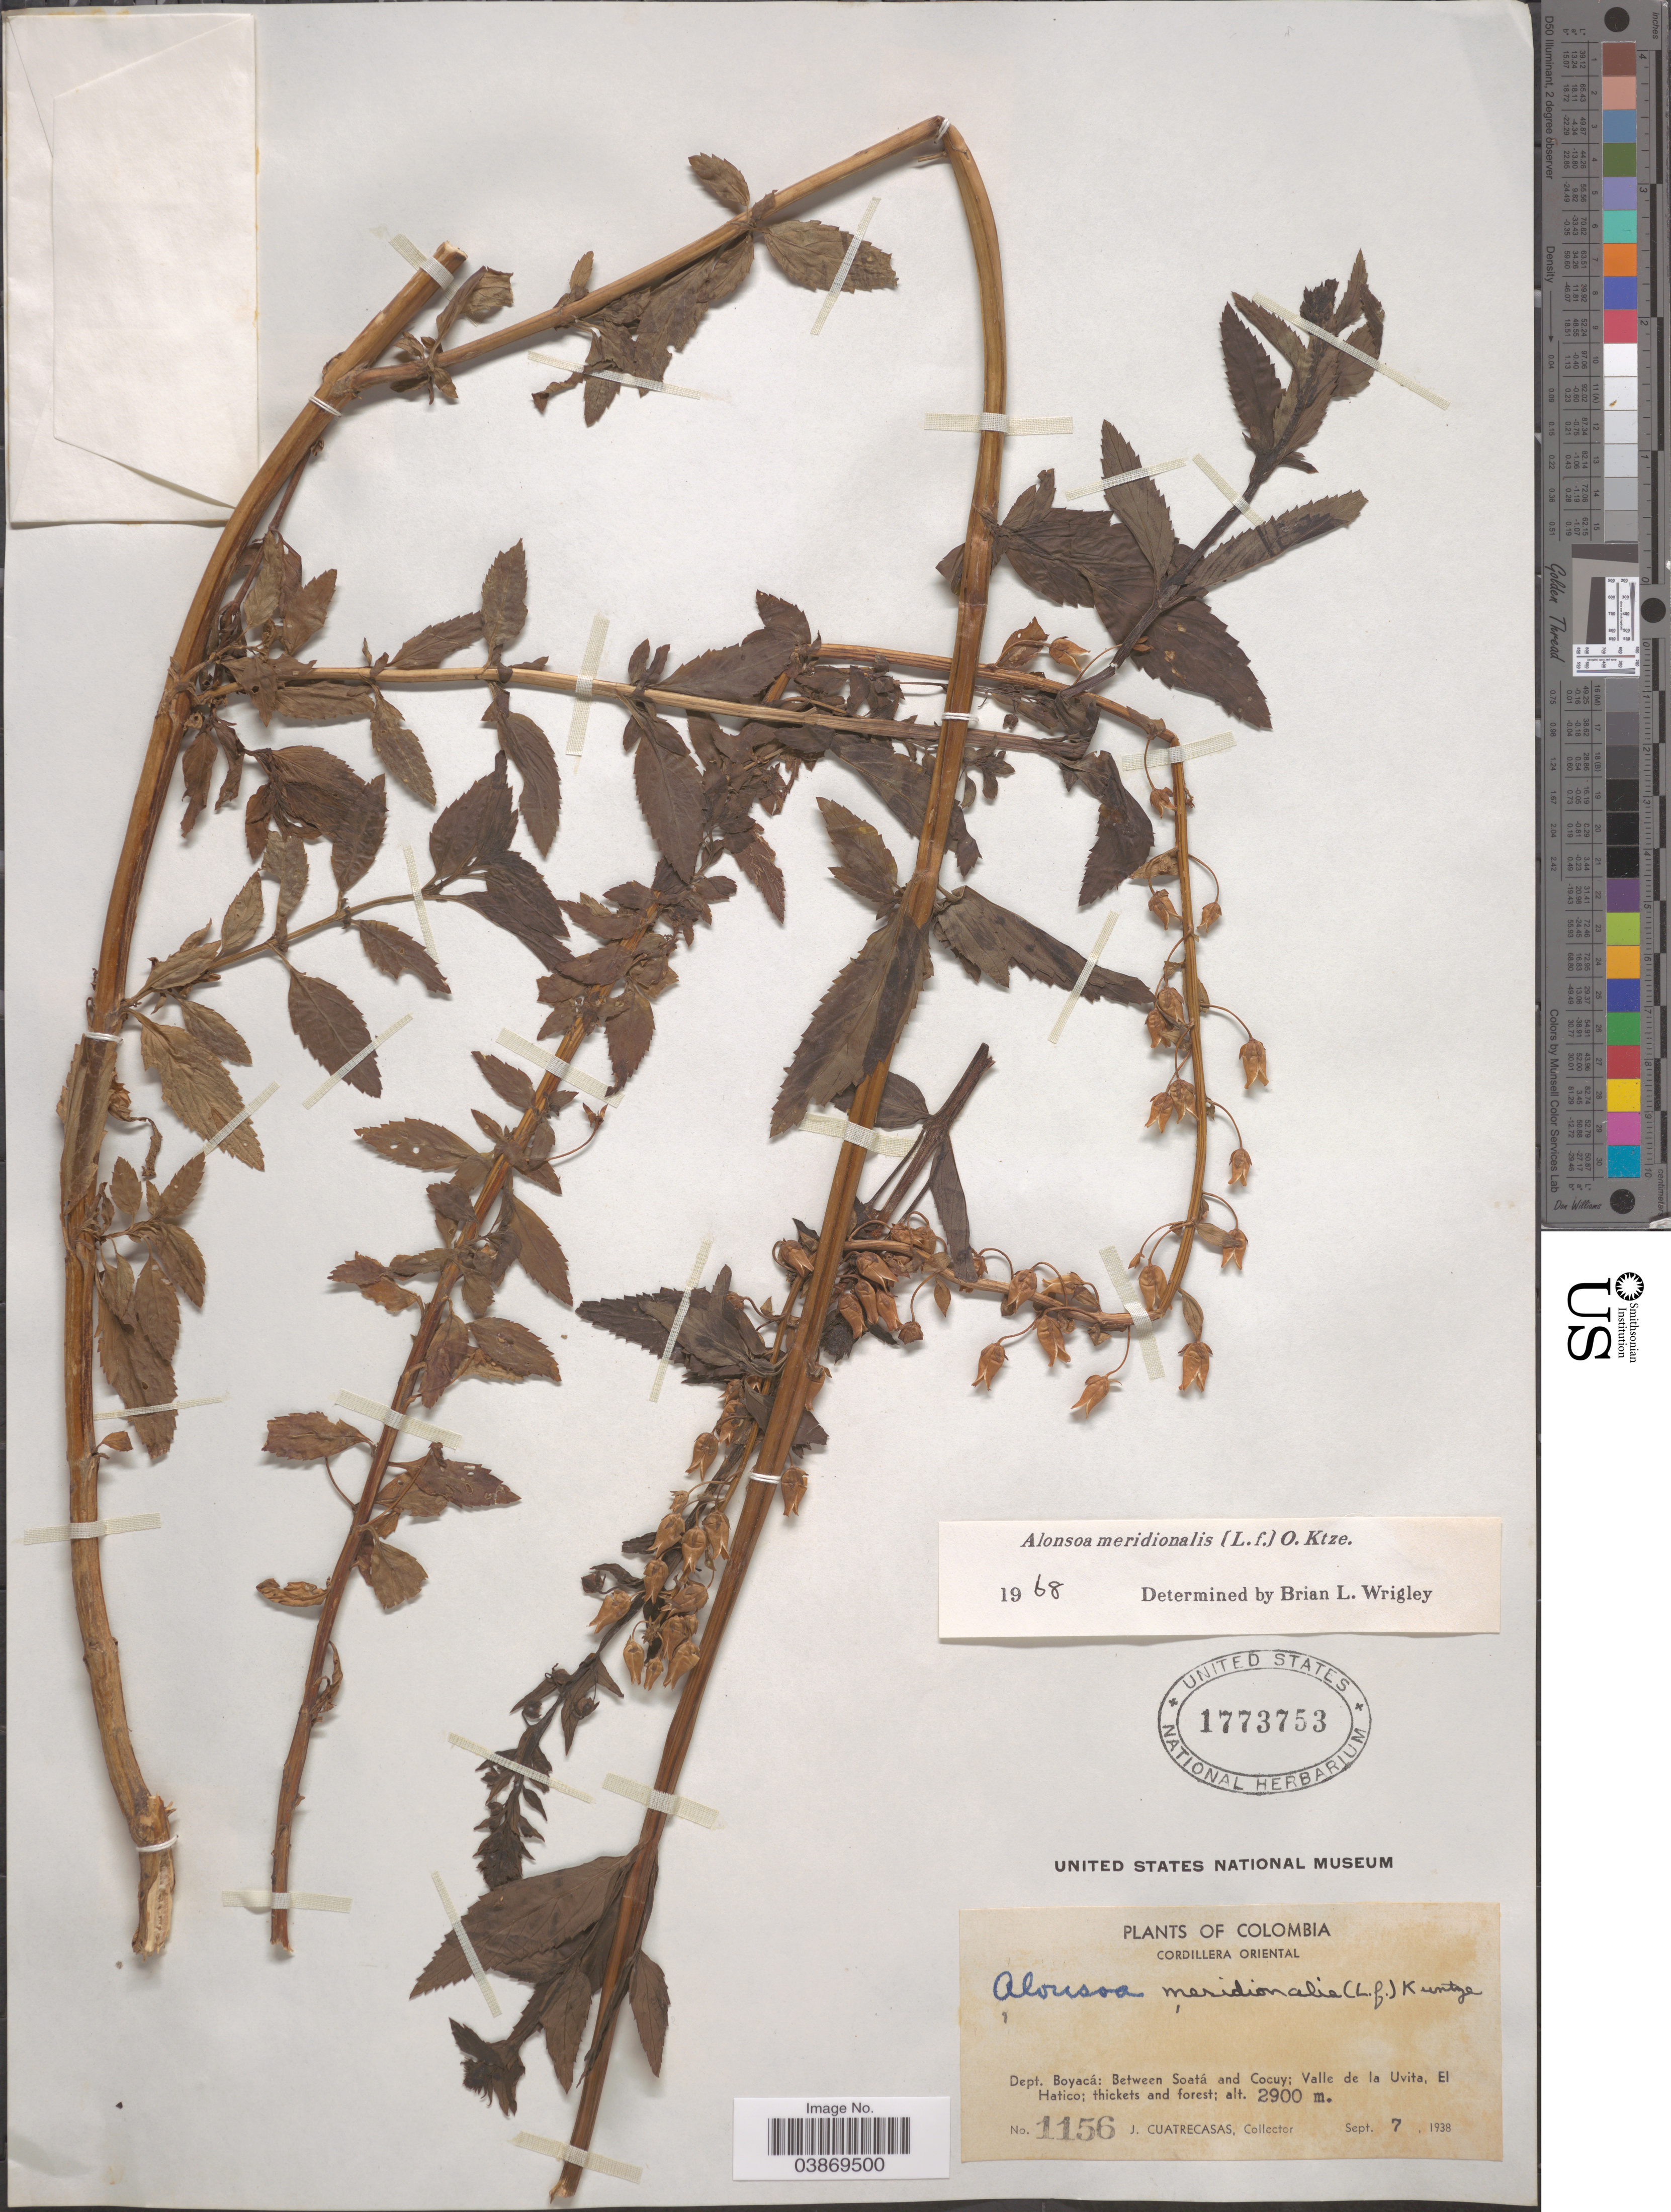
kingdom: Plantae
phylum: Tracheophyta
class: Magnoliopsida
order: Lamiales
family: Scrophulariaceae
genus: Alonsoa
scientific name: Alonsoa meridionalis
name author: (L. f.) Kuntze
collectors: J. Cuatrecasas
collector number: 1156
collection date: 1938-09-07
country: Colombia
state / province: Boyacá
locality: Cordillera Oriental. Dept. Boyacá: Between Soatá and Cocuy; Valle de la Uvita, El Hatico.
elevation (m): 2900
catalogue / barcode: US 1773753